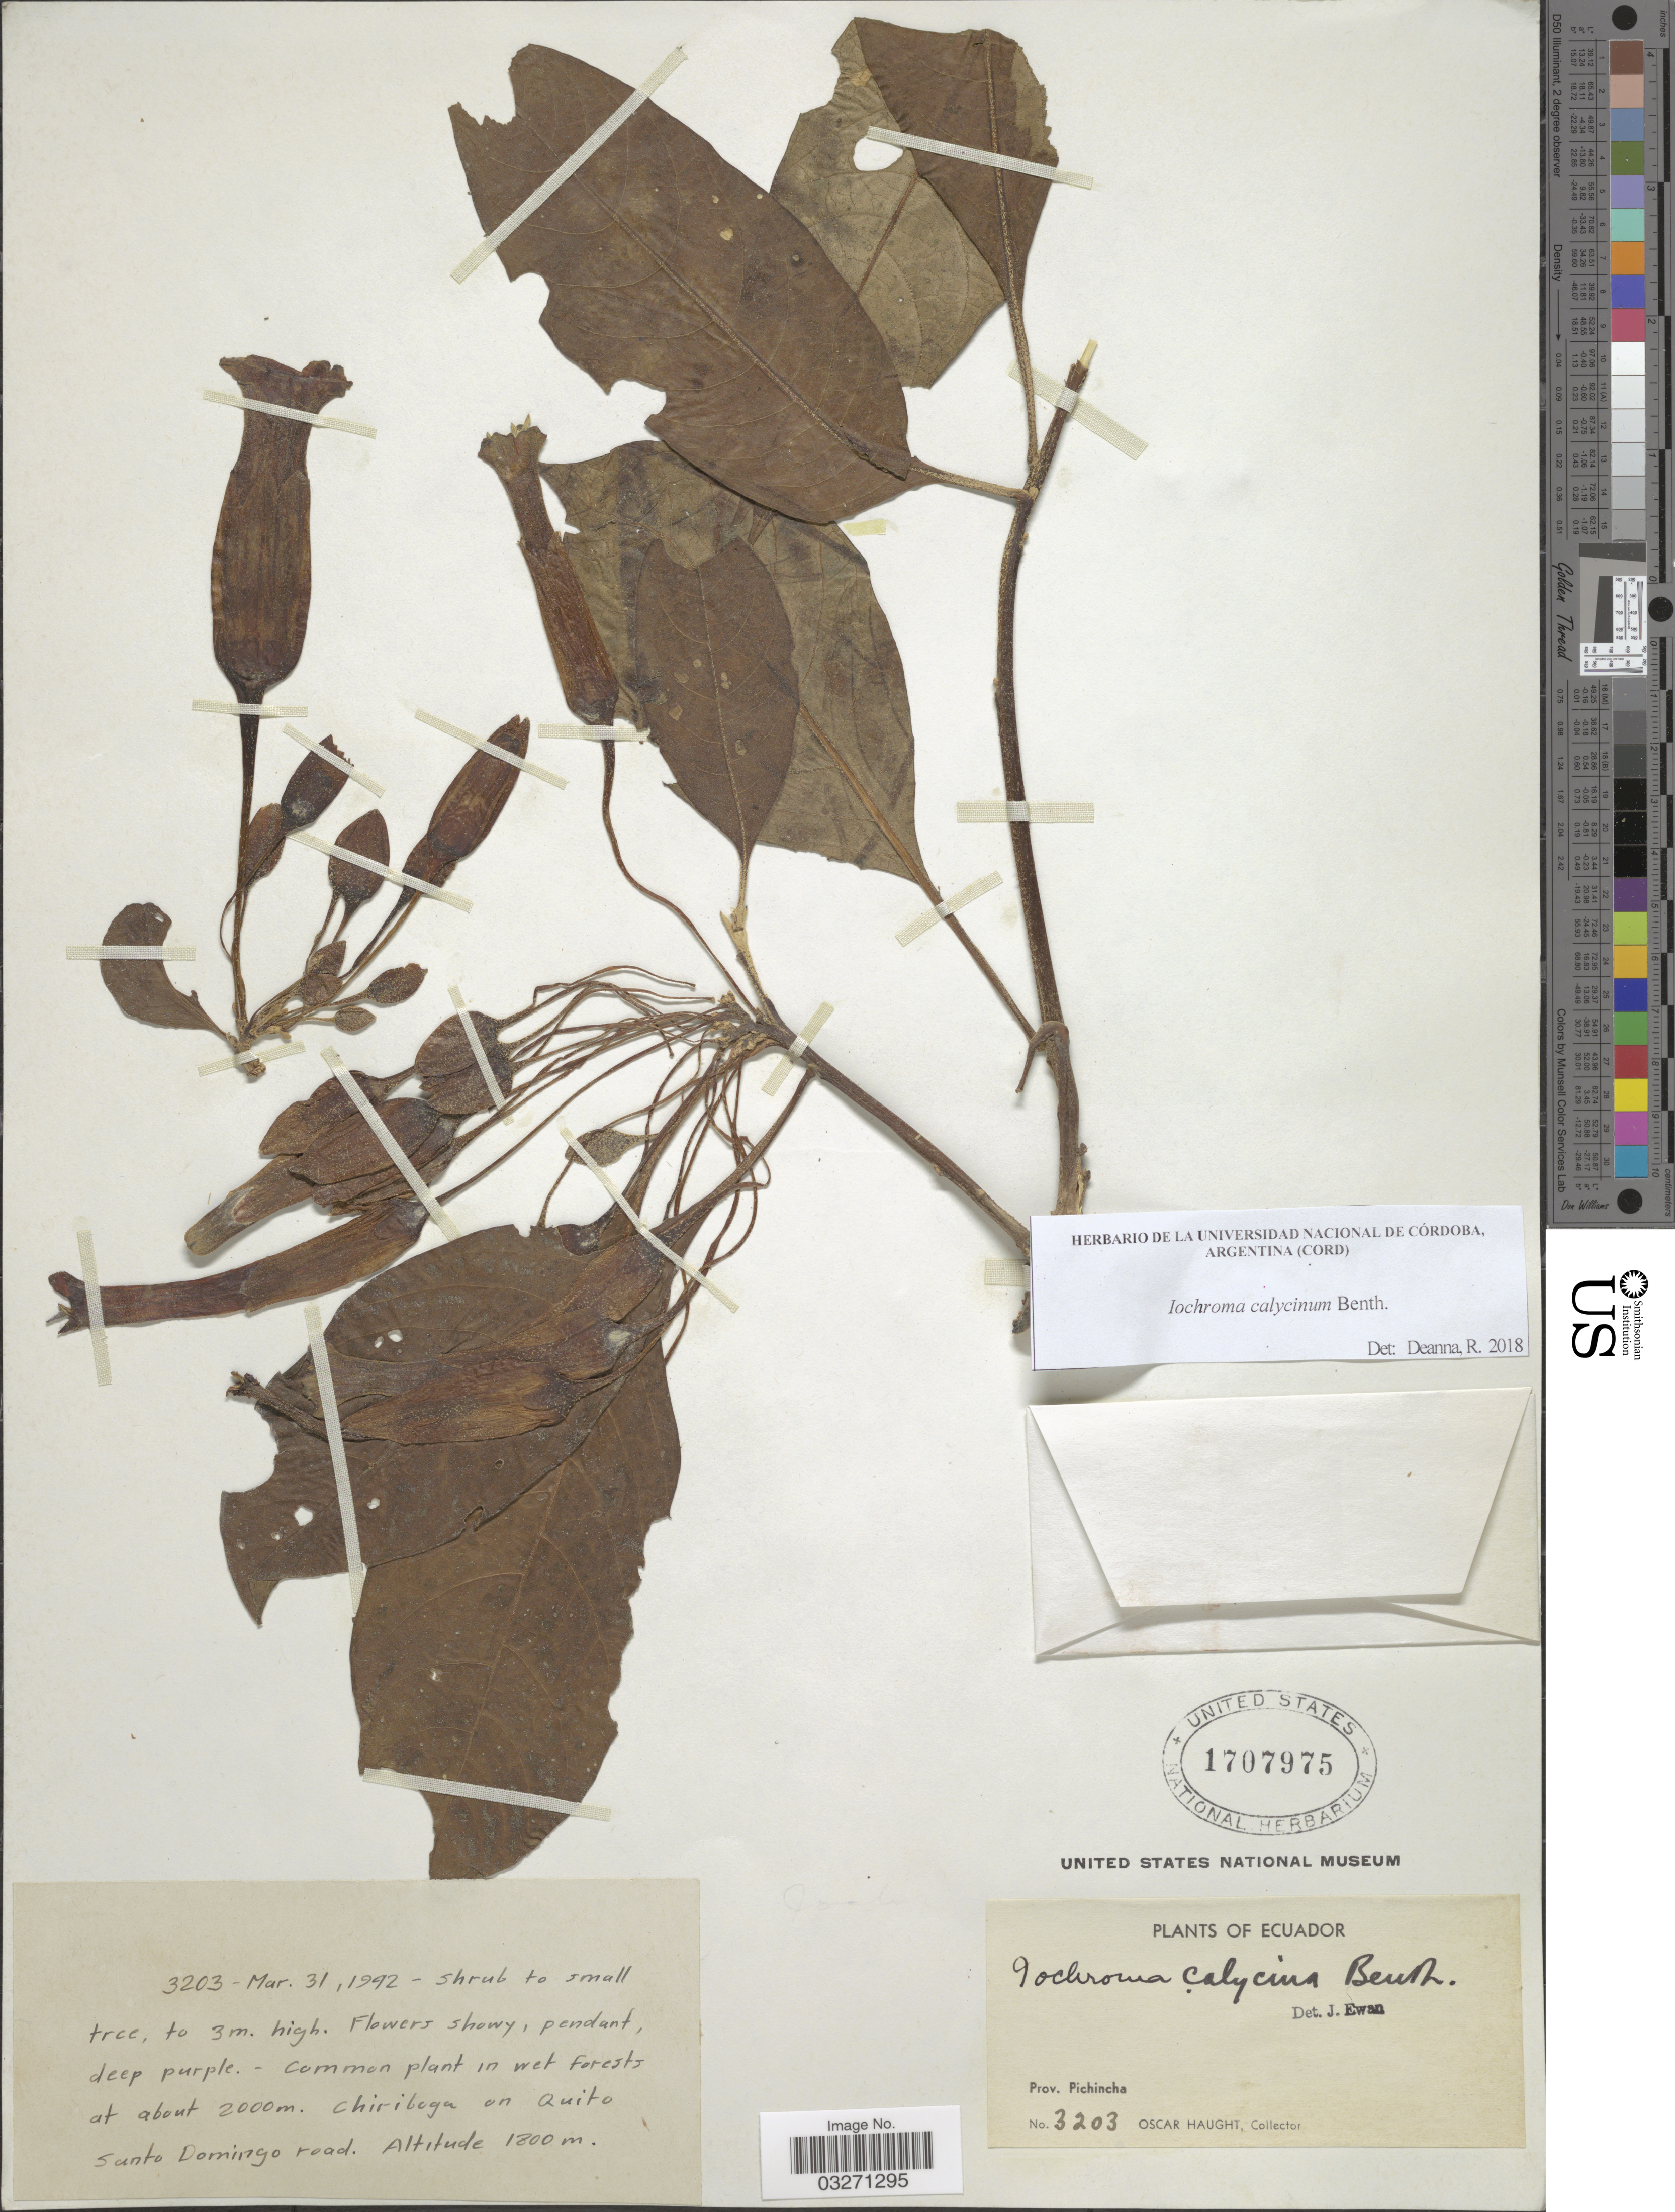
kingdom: Plantae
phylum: Tracheophyta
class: Magnoliopsida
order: Solanales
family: Solanaceae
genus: Iochroma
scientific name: Iochroma calycinum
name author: Benth.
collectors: O. L. Haught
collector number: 3203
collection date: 1942-03-31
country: Ecuador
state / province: Pichincha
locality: Chiriboga on Quito Santo Domingo road.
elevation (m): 1800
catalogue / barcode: US 1707975